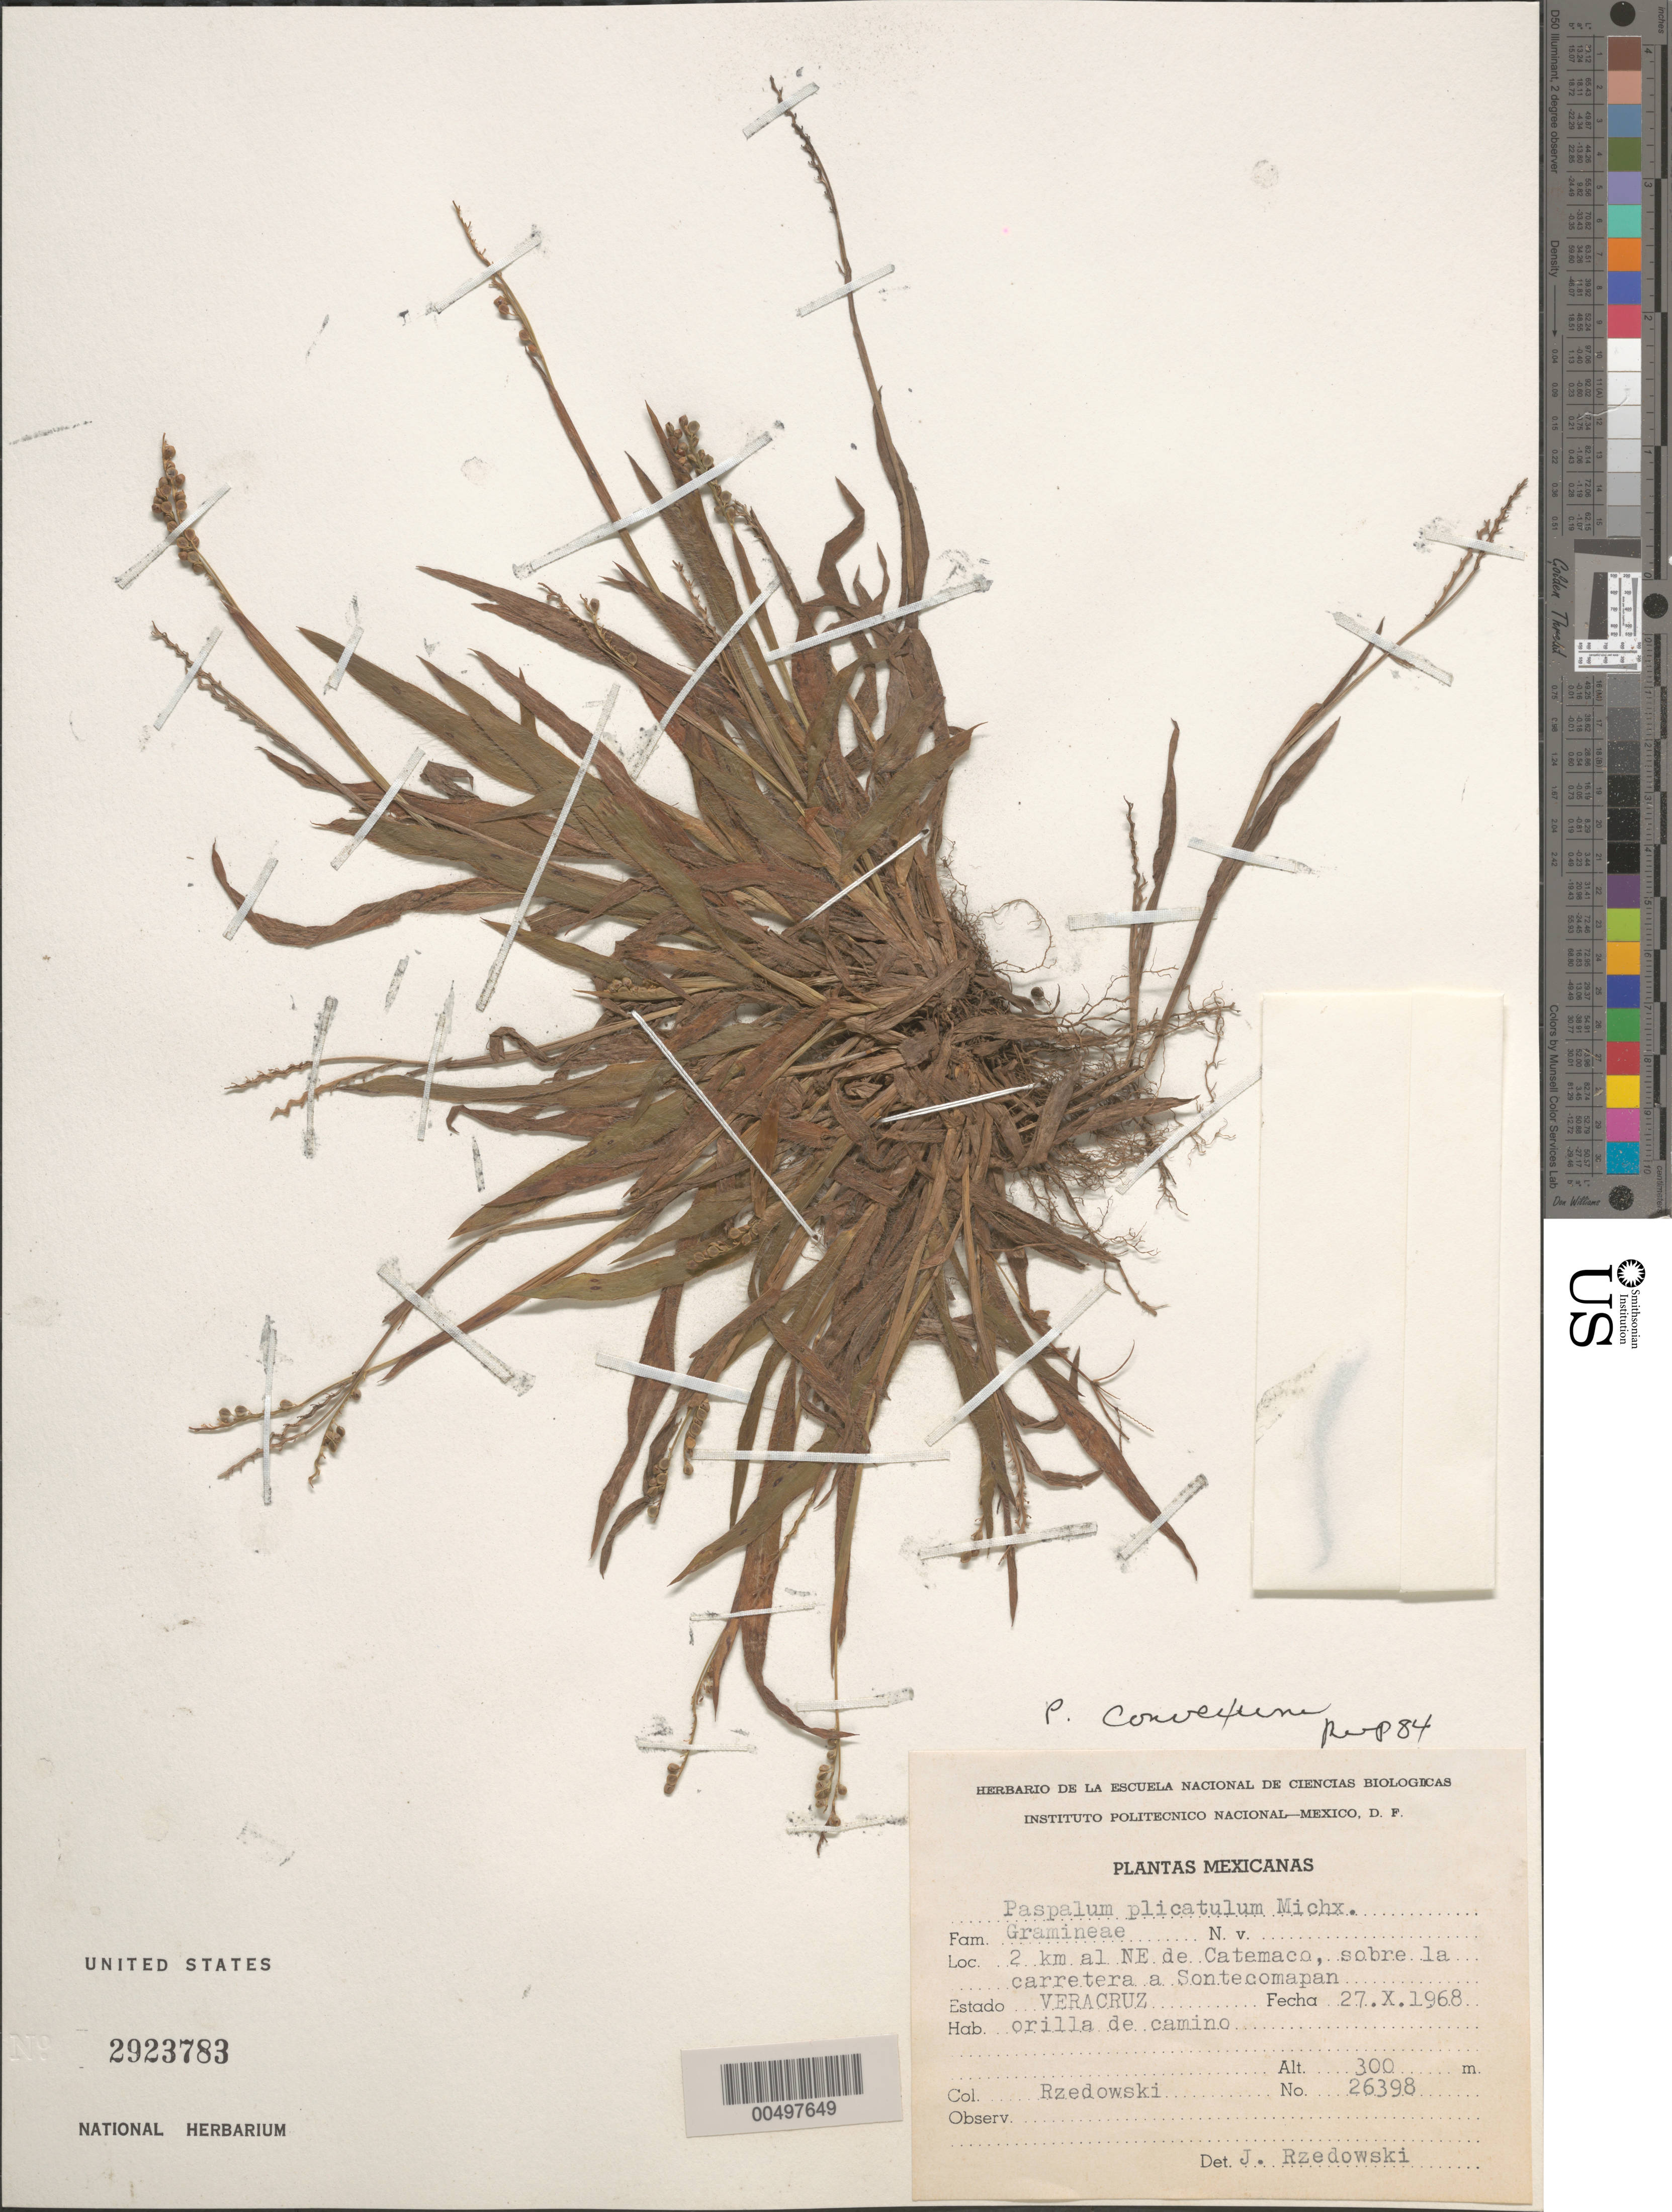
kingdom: Plantae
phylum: Tracheophyta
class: Liliopsida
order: Poales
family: Poaceae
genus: Paspalum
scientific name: Paspalum convexum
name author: Humb. & Bonpl. ex Flüggé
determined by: Pohl, R. W.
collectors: J. Rzedowski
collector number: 26398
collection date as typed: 27 Oct 1968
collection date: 1968-10-27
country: Mexico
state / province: Veracruz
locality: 2 km NE of Catemaco, along the hwy to Sontecomapan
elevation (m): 300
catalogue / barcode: US 2923783